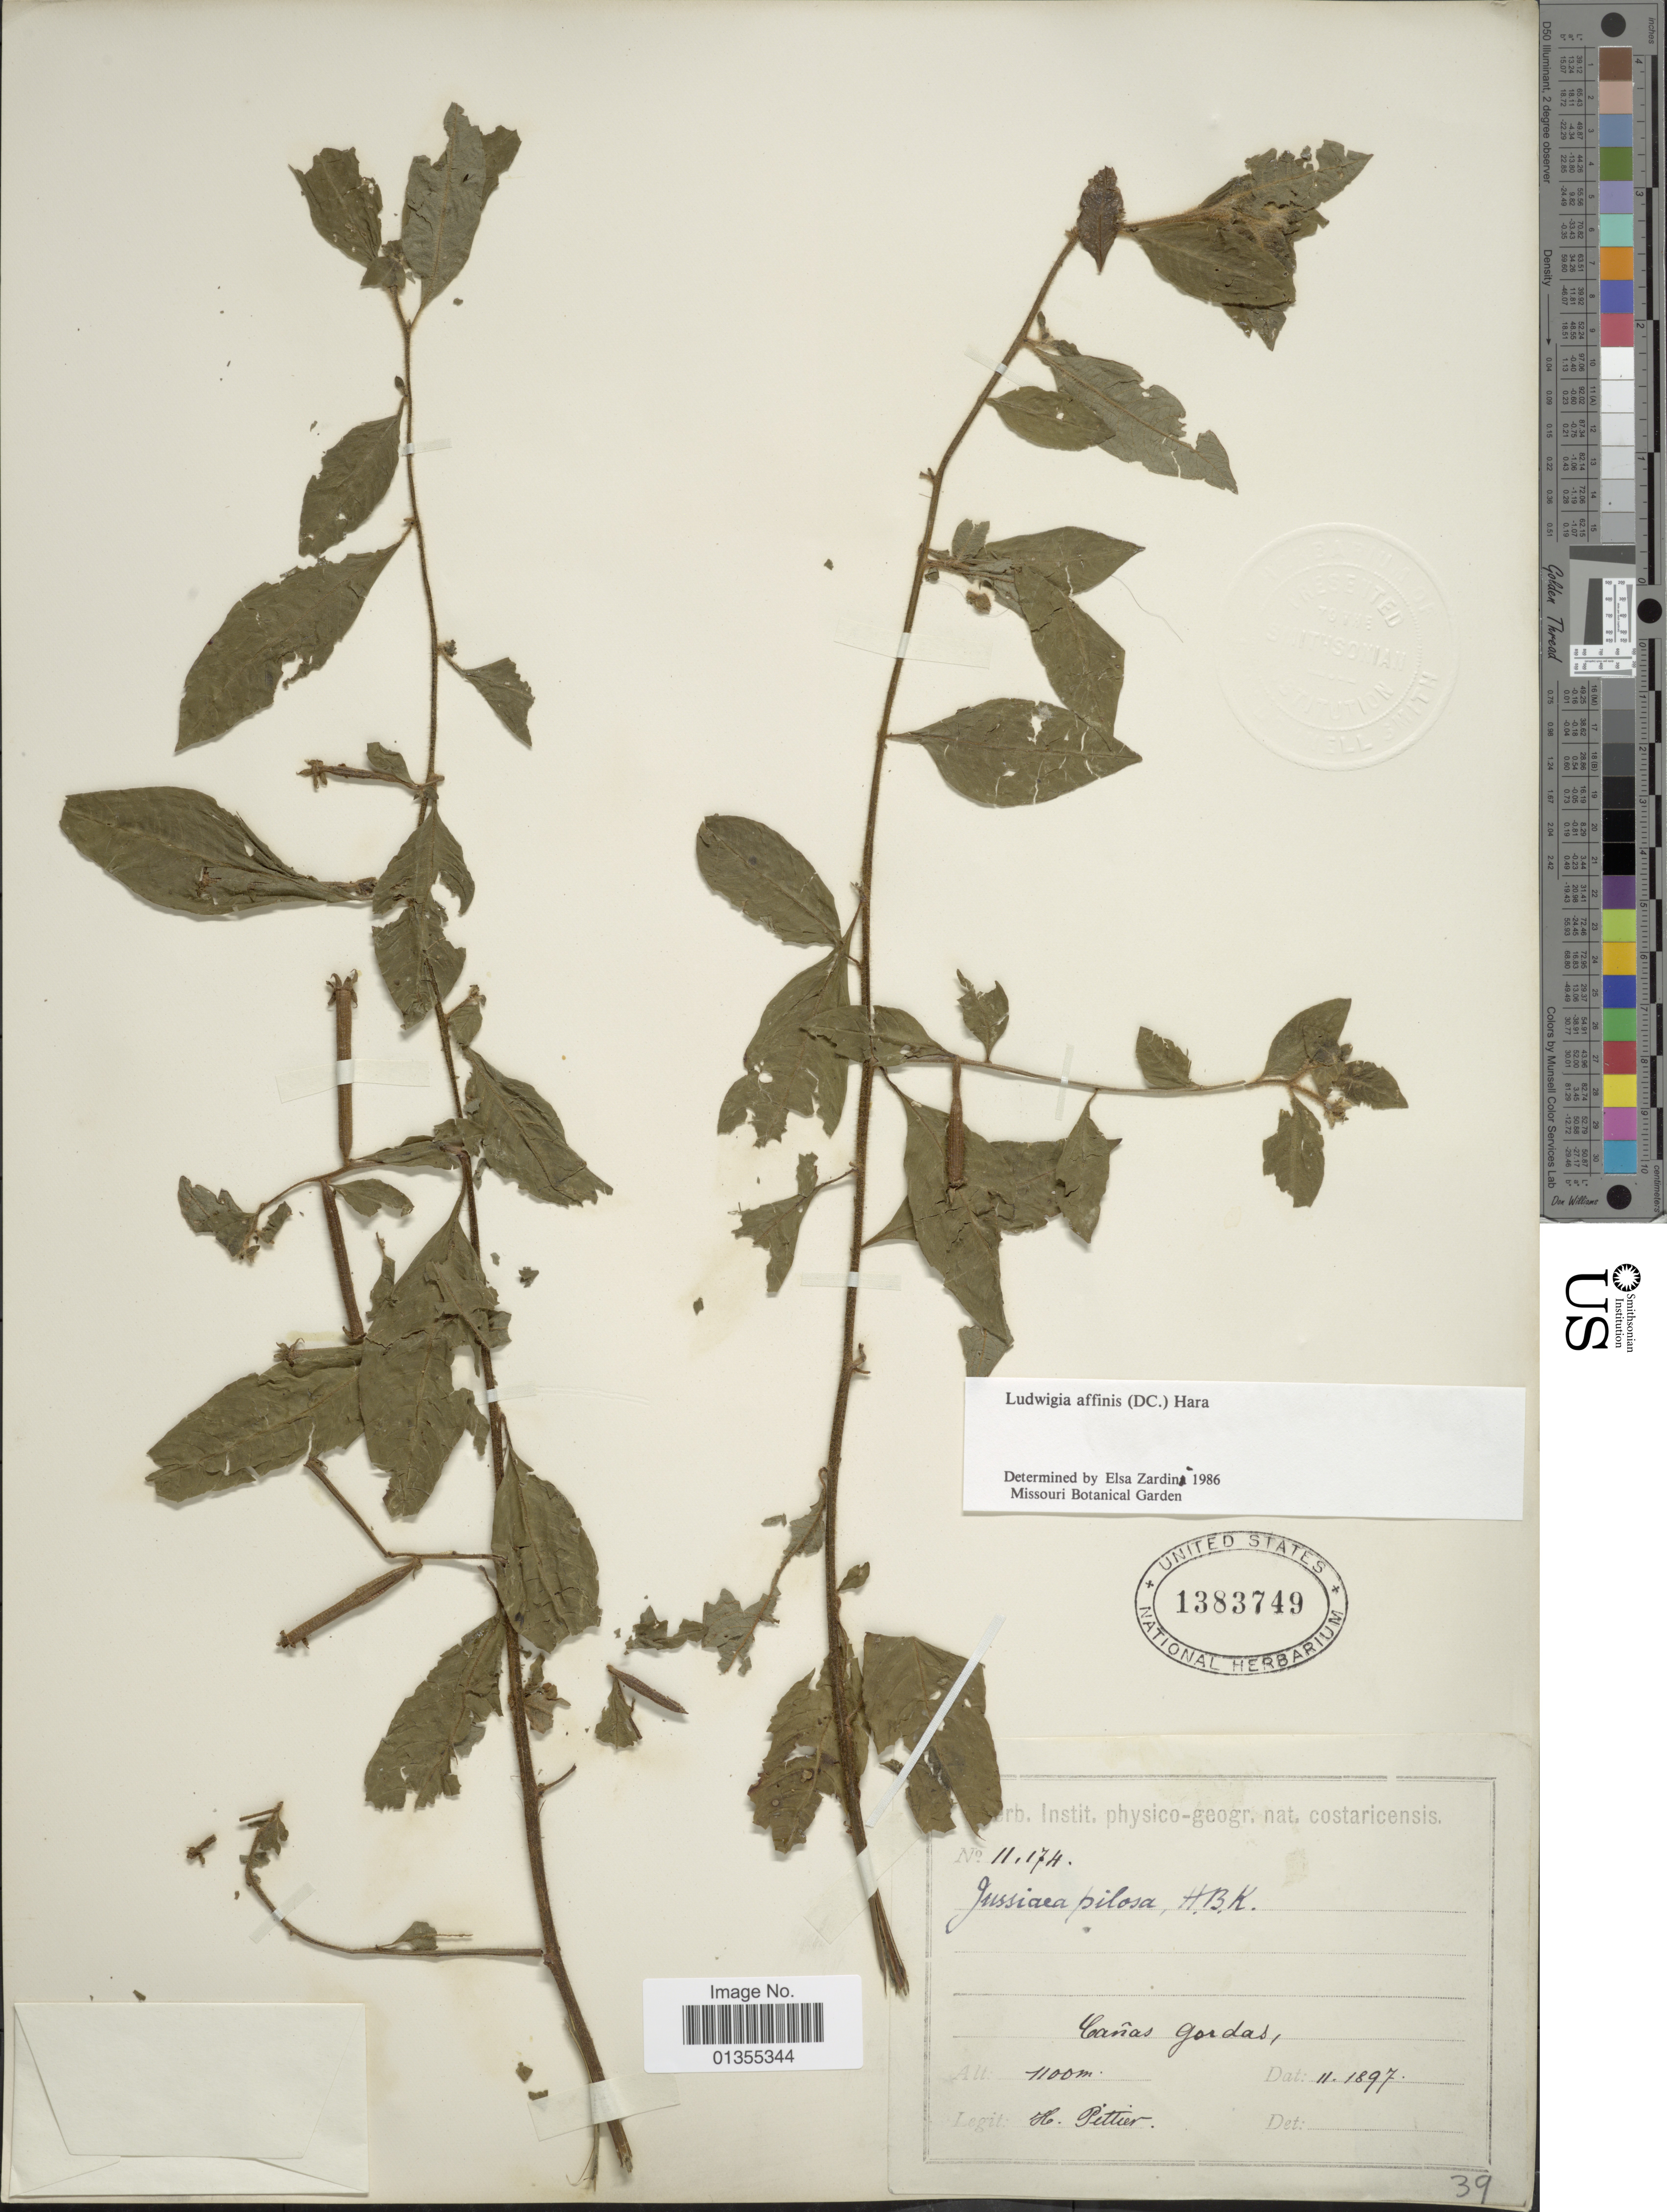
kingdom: Plantae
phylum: Tracheophyta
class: Magnoliopsida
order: Myrtales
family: Onagraceae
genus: Ludwigia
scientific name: Ludwigia affinis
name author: (DC.) H. Hara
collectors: H. F. Pittier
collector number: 11174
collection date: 1897-11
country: Costa Rica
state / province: Puntarenas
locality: Cañas Gordas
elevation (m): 1100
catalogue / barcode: US 1383749